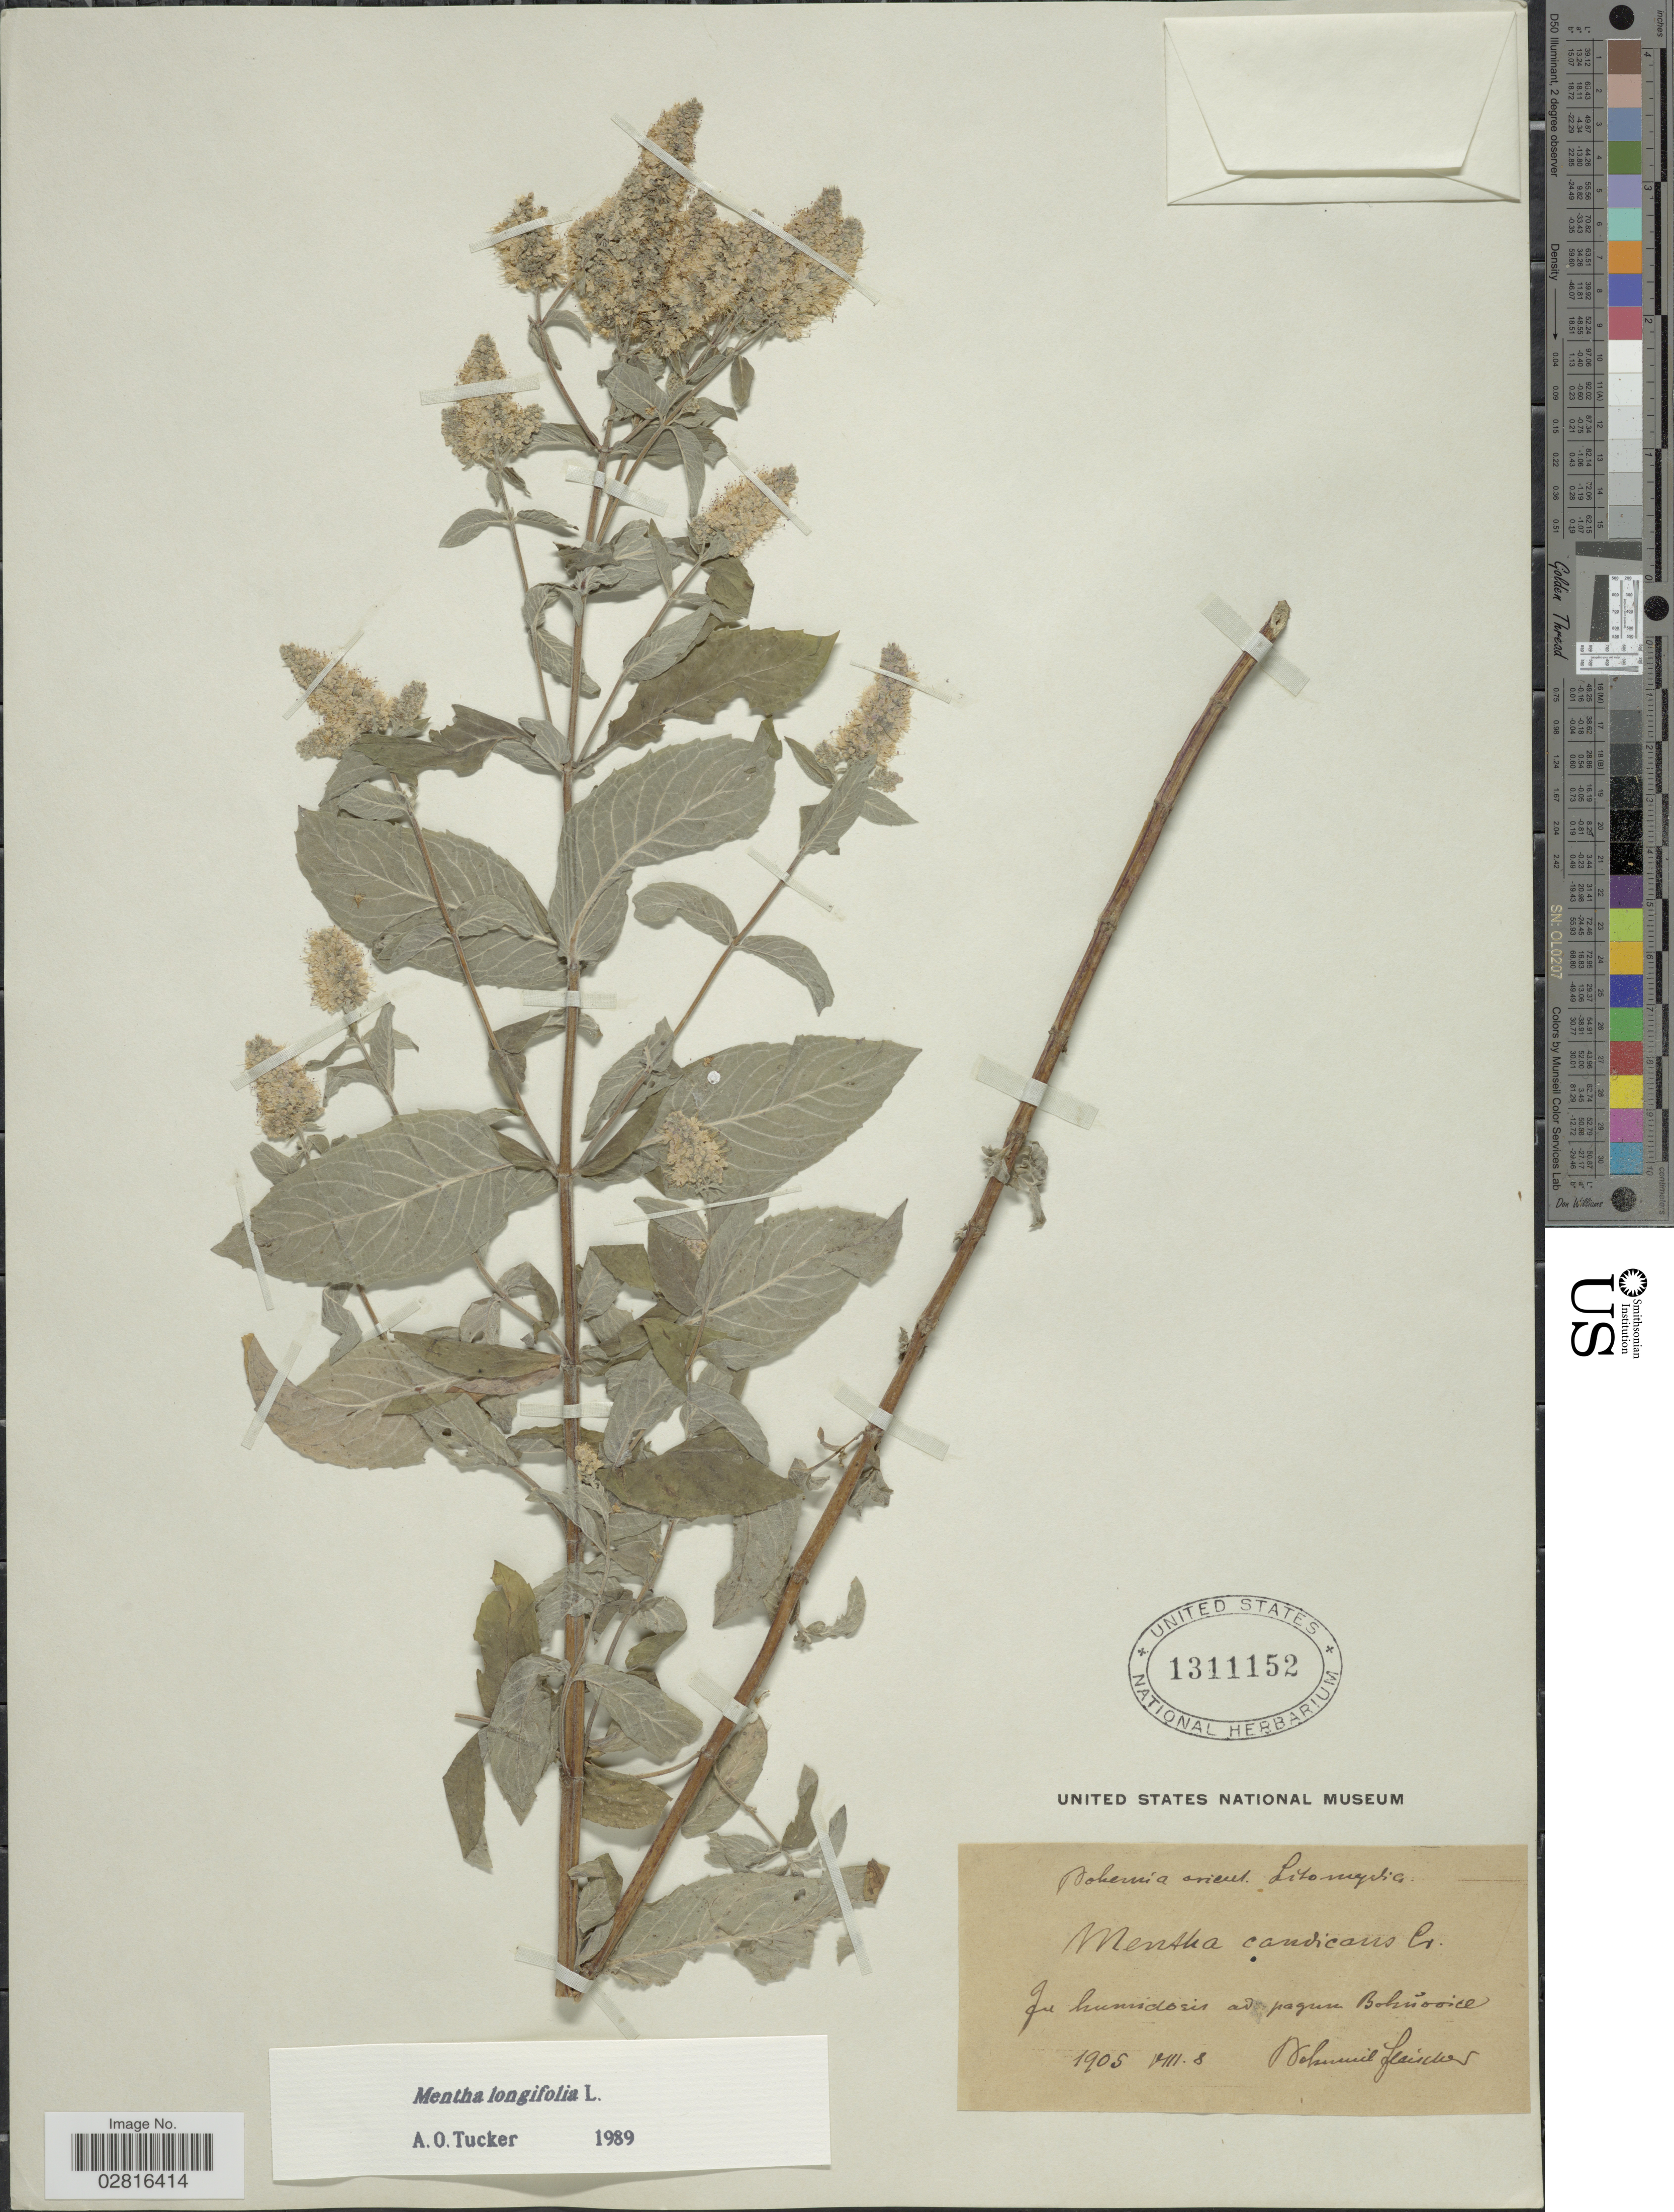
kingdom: Plantae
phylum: Tracheophyta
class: Magnoliopsida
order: Lamiales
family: Lamiaceae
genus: Mentha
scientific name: Mentha longifolia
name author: (L.) L.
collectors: B. Fleischer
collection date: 1905-08-08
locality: Bohemia orient. Litomydia [interpreted]. In Humidosis ad pagum Bohnooice [interpreted]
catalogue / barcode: US 1311152